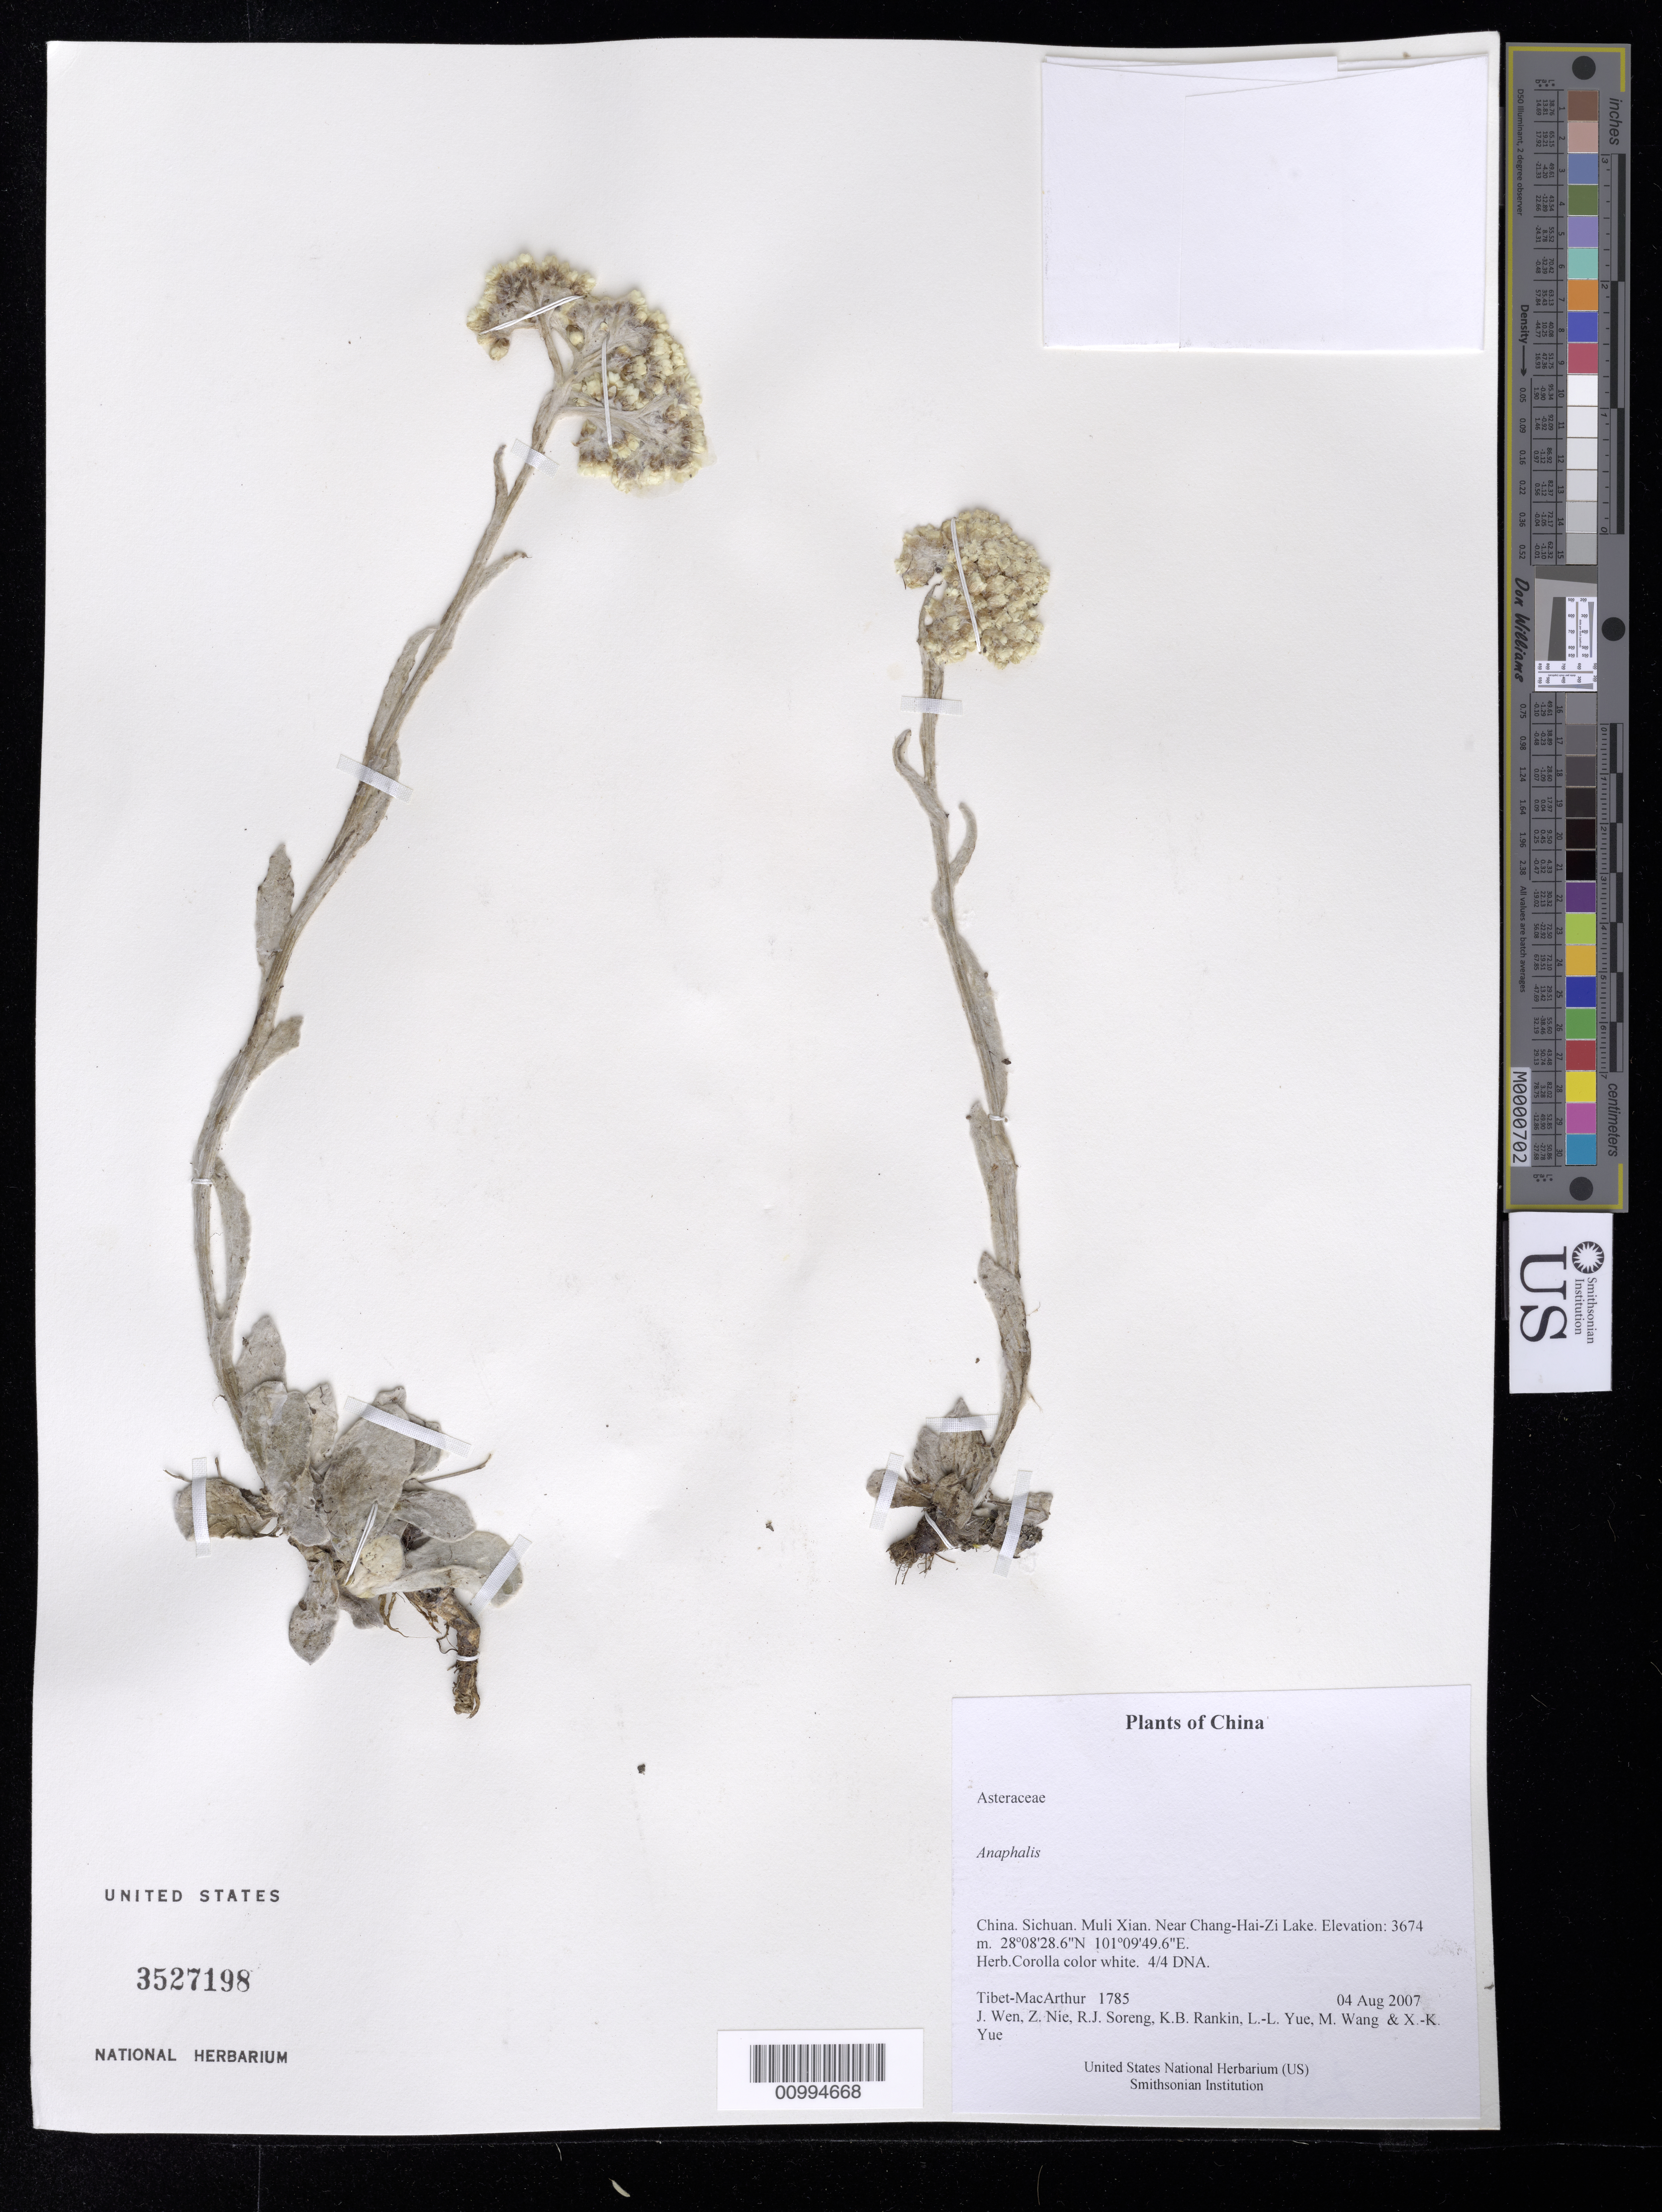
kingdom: Plantae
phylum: Tracheophyta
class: Magnoliopsida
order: Asterales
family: Asteraceae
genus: Anaphalis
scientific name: Anaphalis sp.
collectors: Tibet-MacArthur, J. Wen, Z. Nie, R. J. Soreng, K. Rankin, L. Yue, M. Wang & X. Yue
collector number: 1785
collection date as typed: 04 Aug 2007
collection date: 2007-08-04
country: China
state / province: Sichuan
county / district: Muli Xian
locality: Near Chang-Hai-Zi Lake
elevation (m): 3674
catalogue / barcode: US 3527198